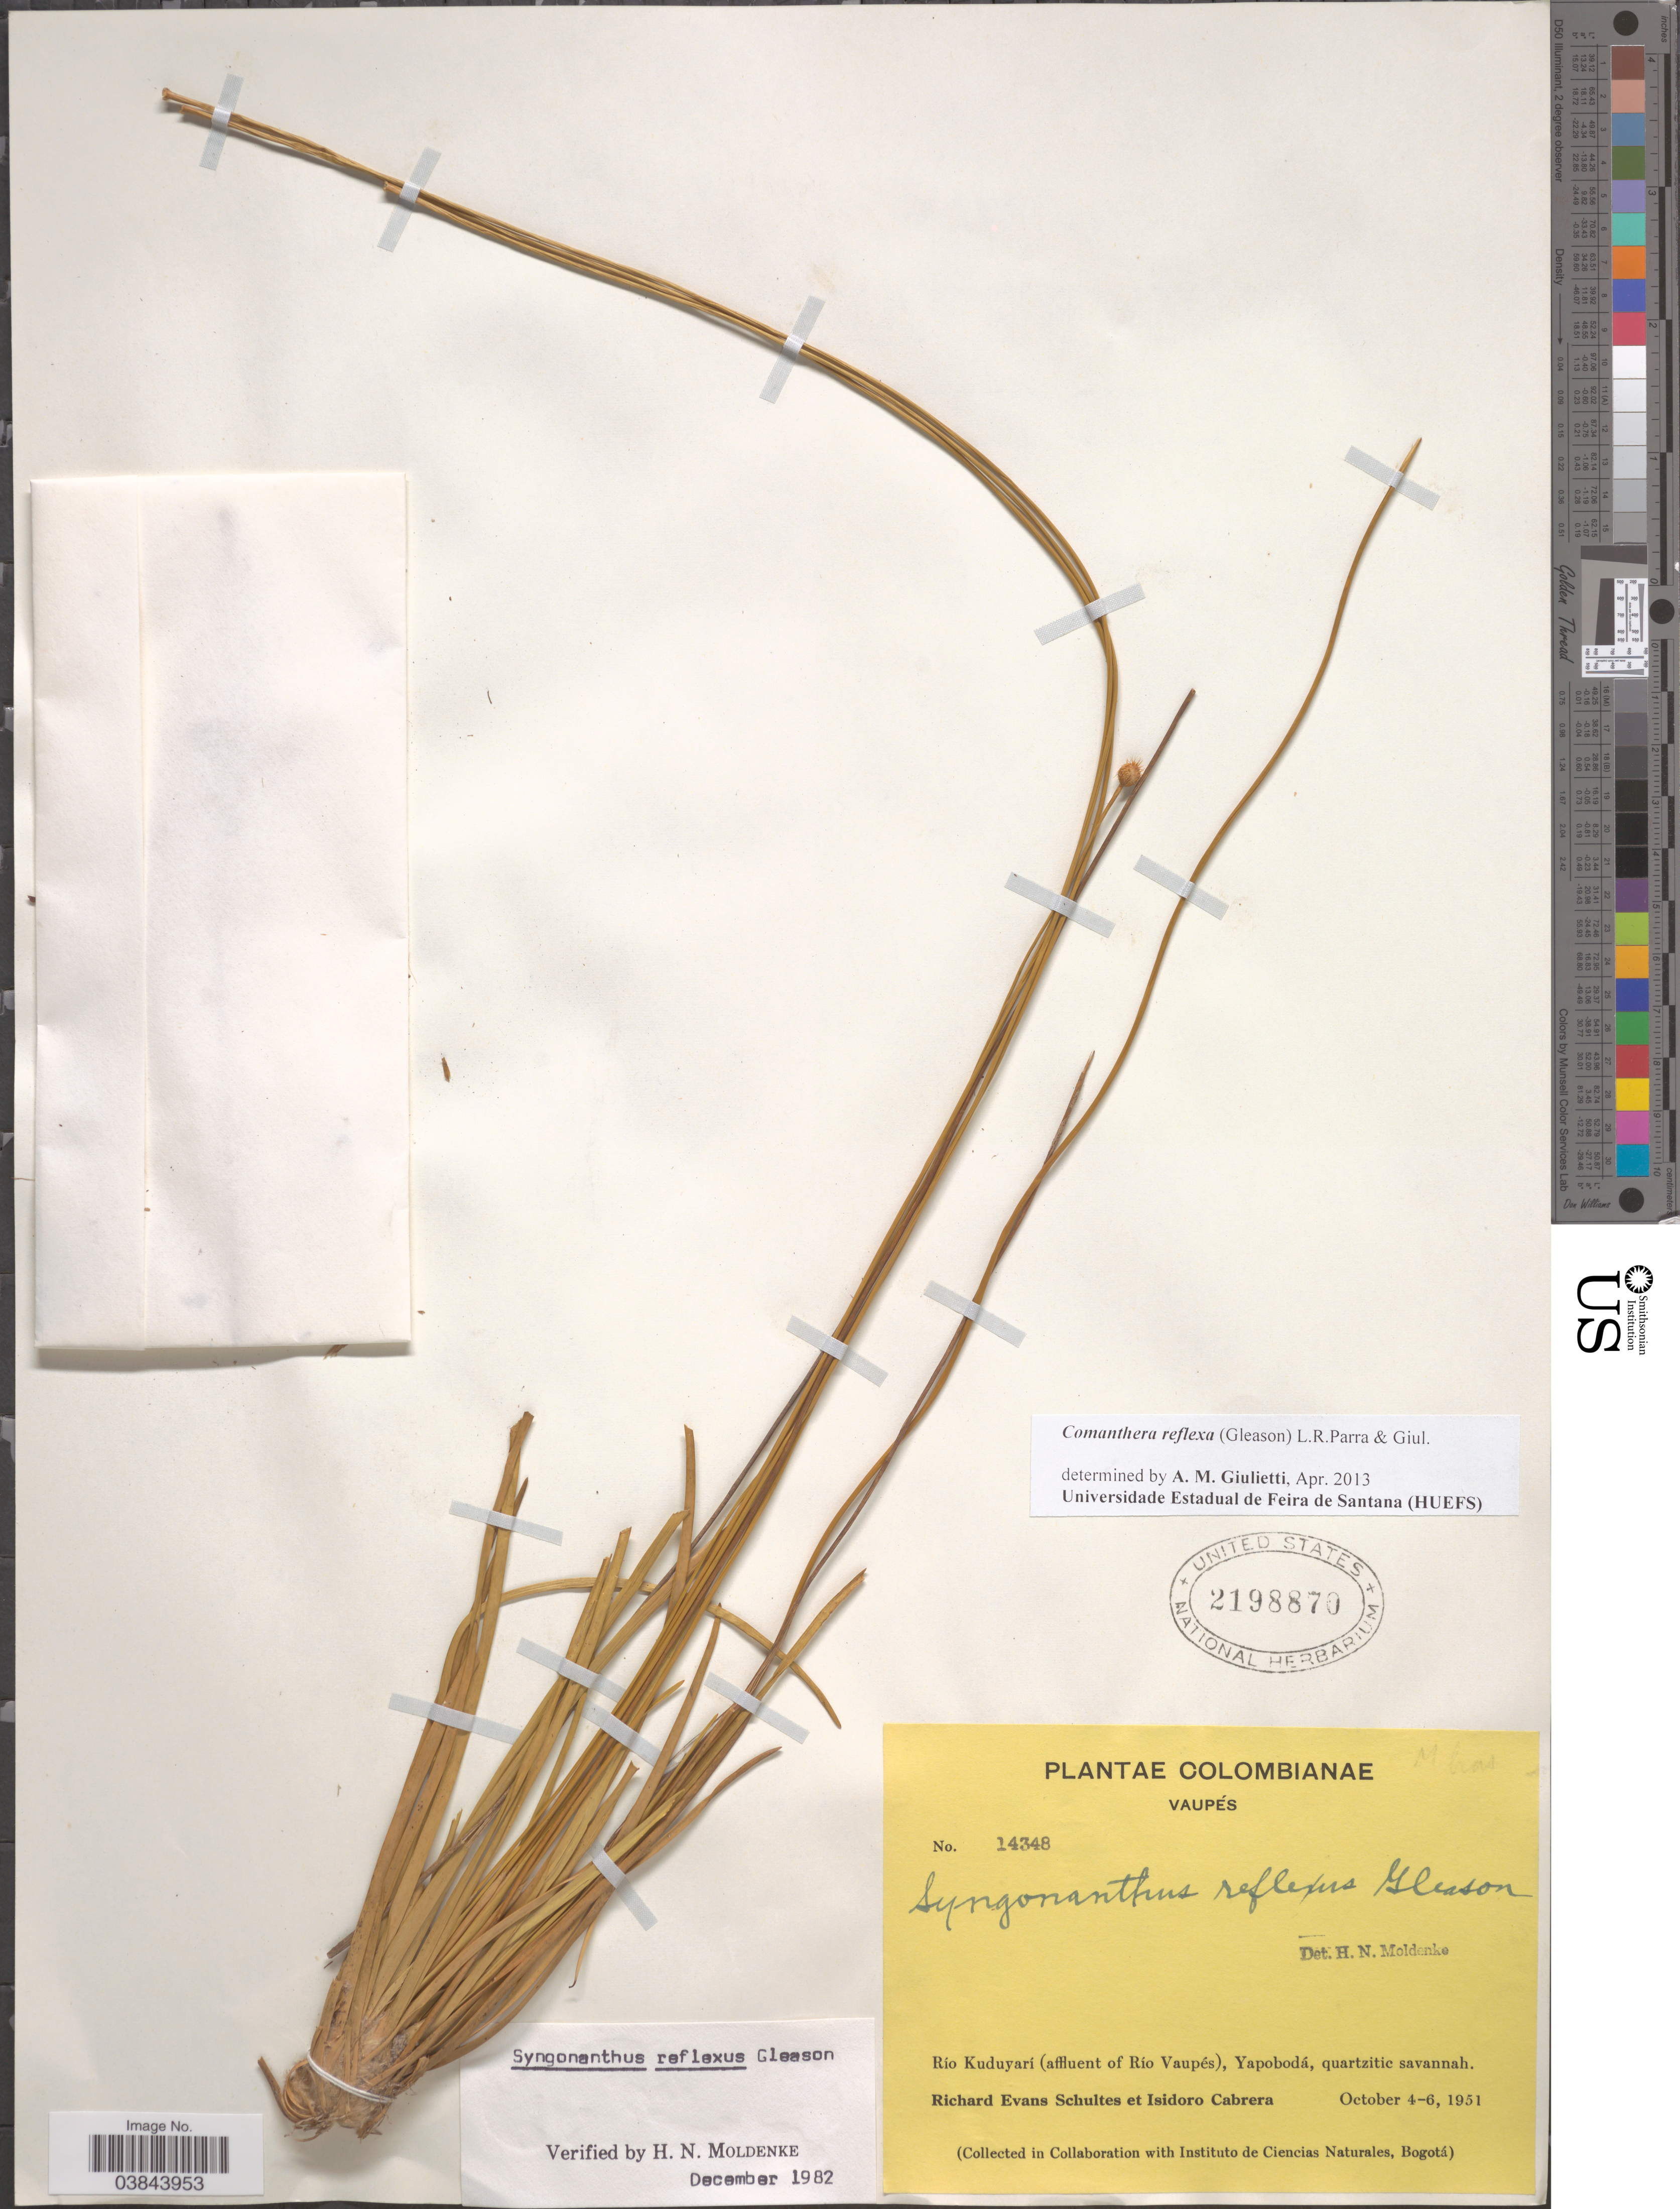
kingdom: Plantae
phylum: Tracheophyta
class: Liliopsida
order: Poales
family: Eriocaulaceae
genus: Comanthera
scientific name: Comanthera reflexa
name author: (Gleason) L.R. Parra & Giul.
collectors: R. E. Schultes & I. Cabrera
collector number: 14348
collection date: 1951-10-04/1951-10-06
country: Colombia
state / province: Vaupés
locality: Río Kuduyarí (affluent of Río Vaupés), Yapobodá, quartzitic savannah.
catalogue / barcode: US 2198870